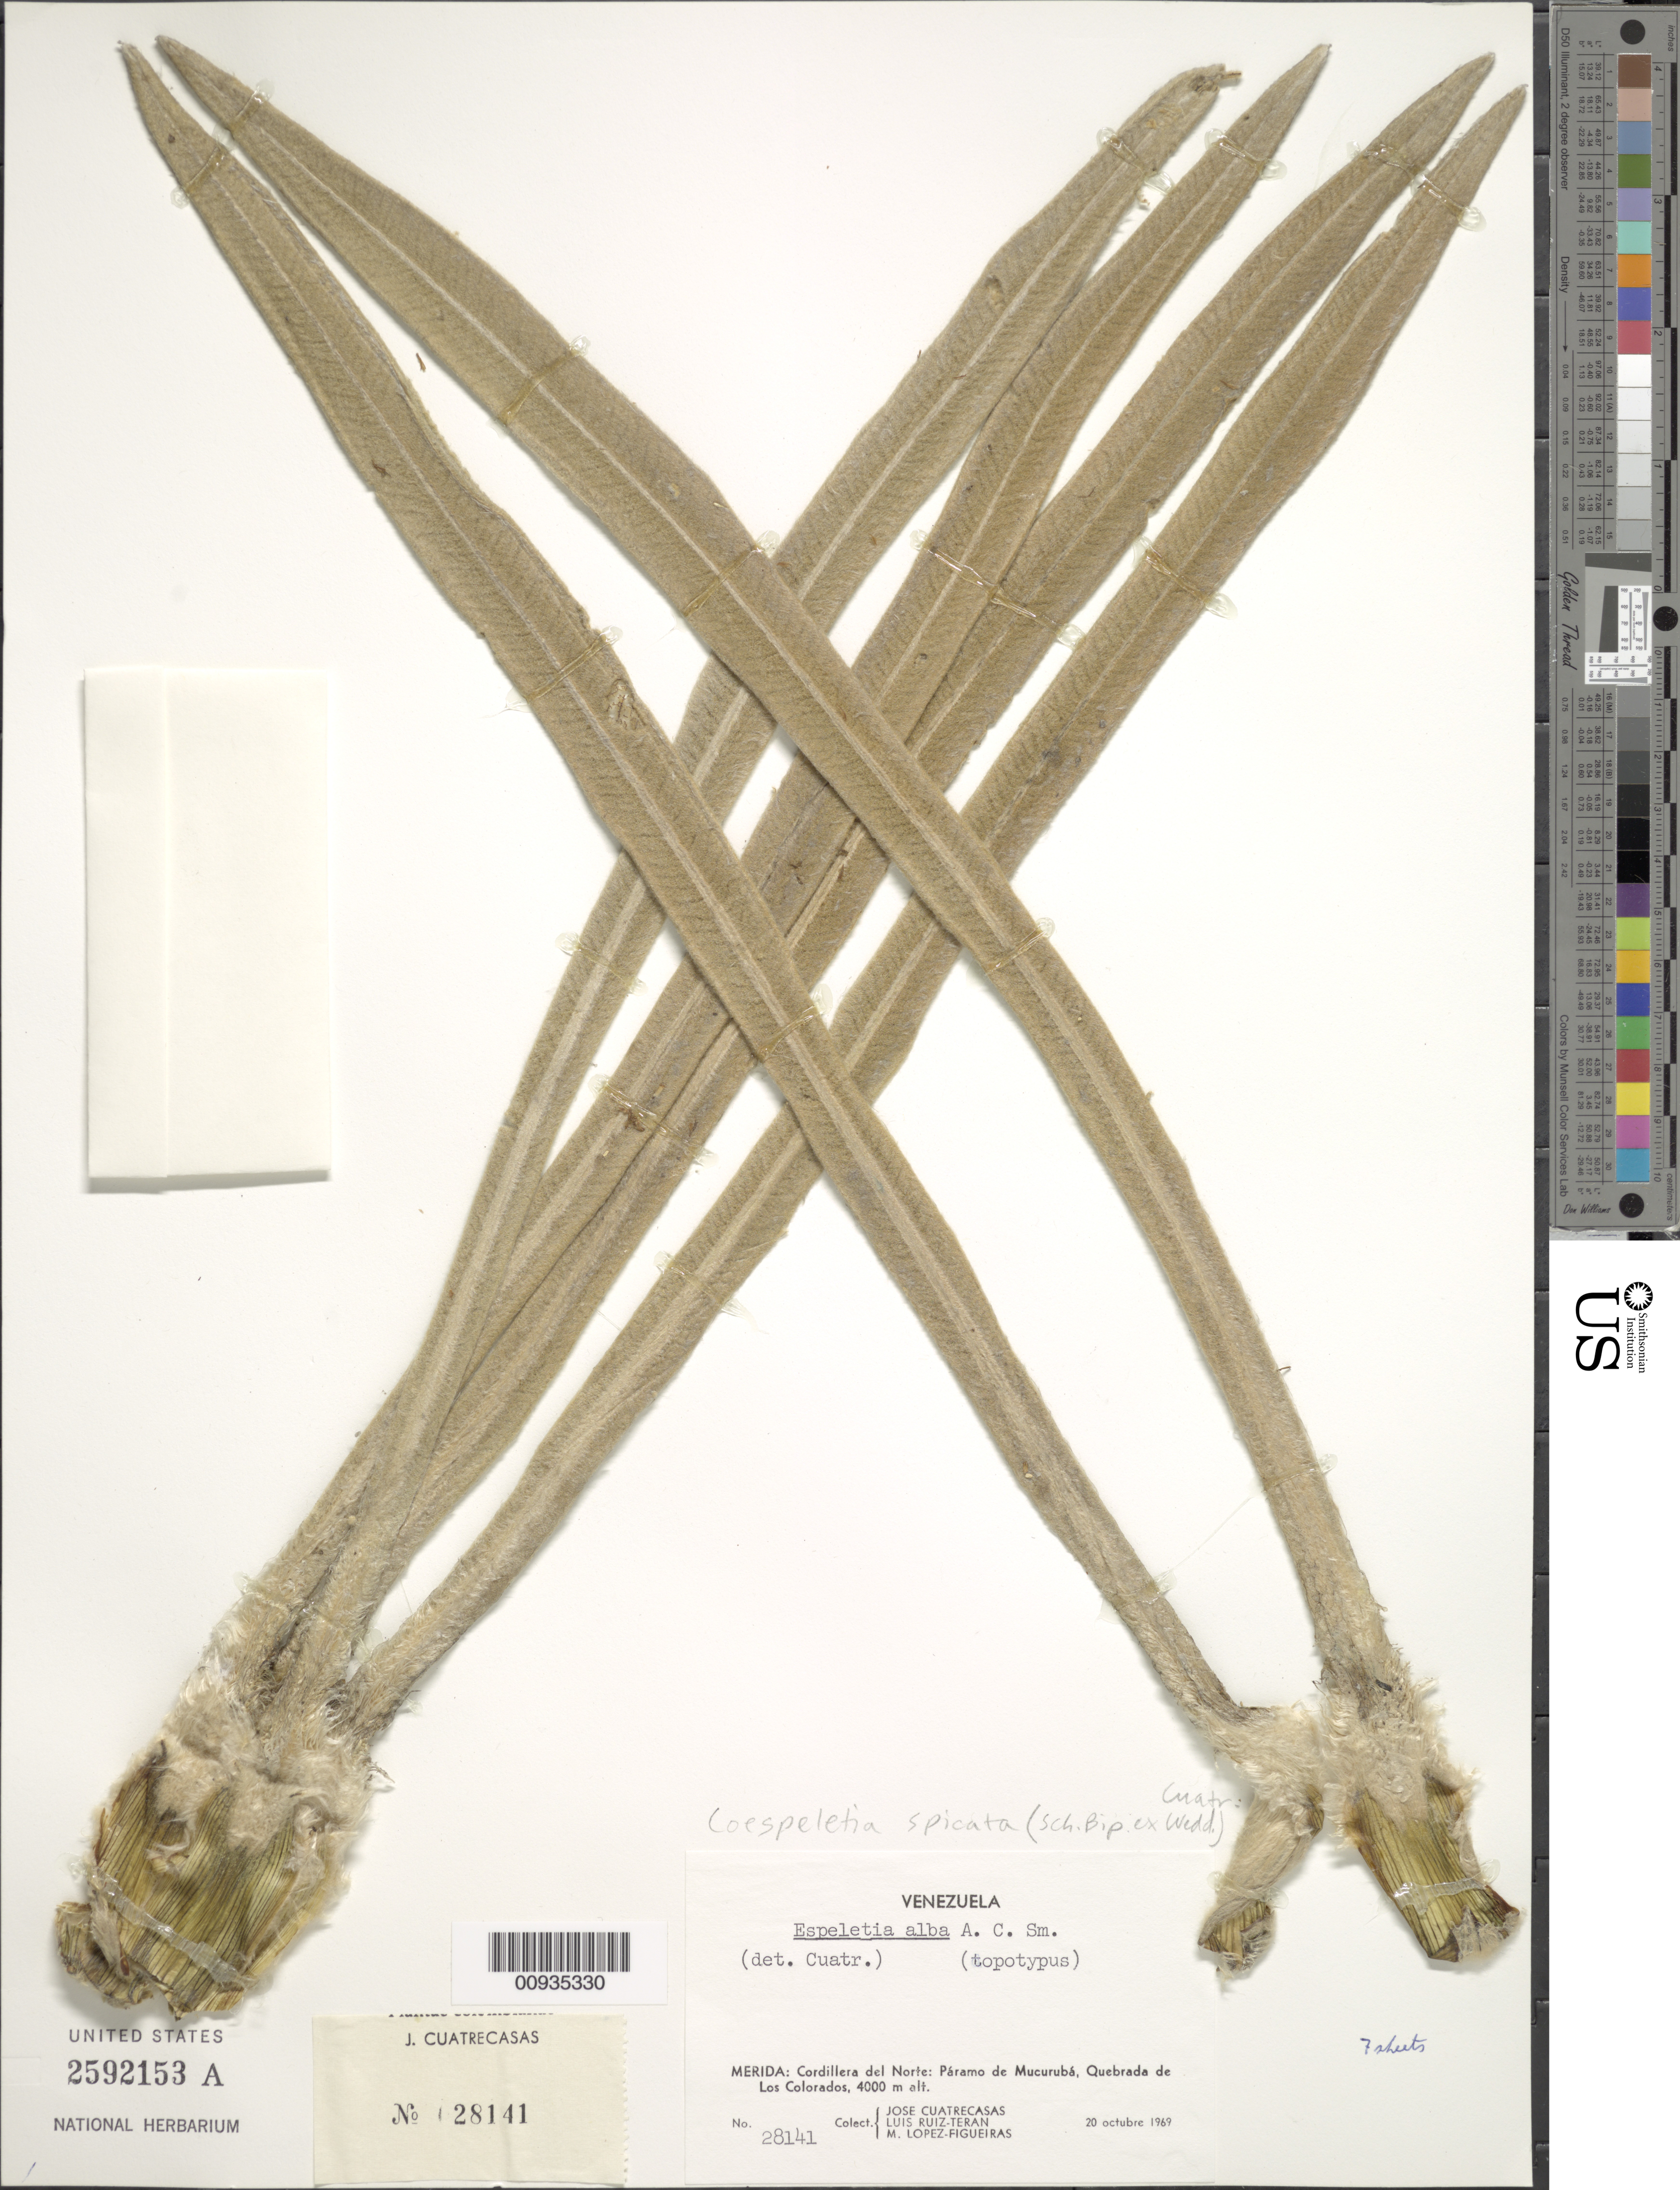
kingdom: Plantae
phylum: Tracheophyta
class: Magnoliopsida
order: Asterales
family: Asteraceae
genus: Coespeletia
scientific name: Coespeletia spicata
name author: (Sch. Bip. ex Wedd.) Cuatrec.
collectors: J. Cuatrecasas, L. Teran & M. López Figueiras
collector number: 28141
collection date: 1969-10-20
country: Venezuela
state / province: Mérida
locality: Cordillera del Norte: Paramo de Mucuriba, Quebrada de Los Colorados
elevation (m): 4000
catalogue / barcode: US 2592153A